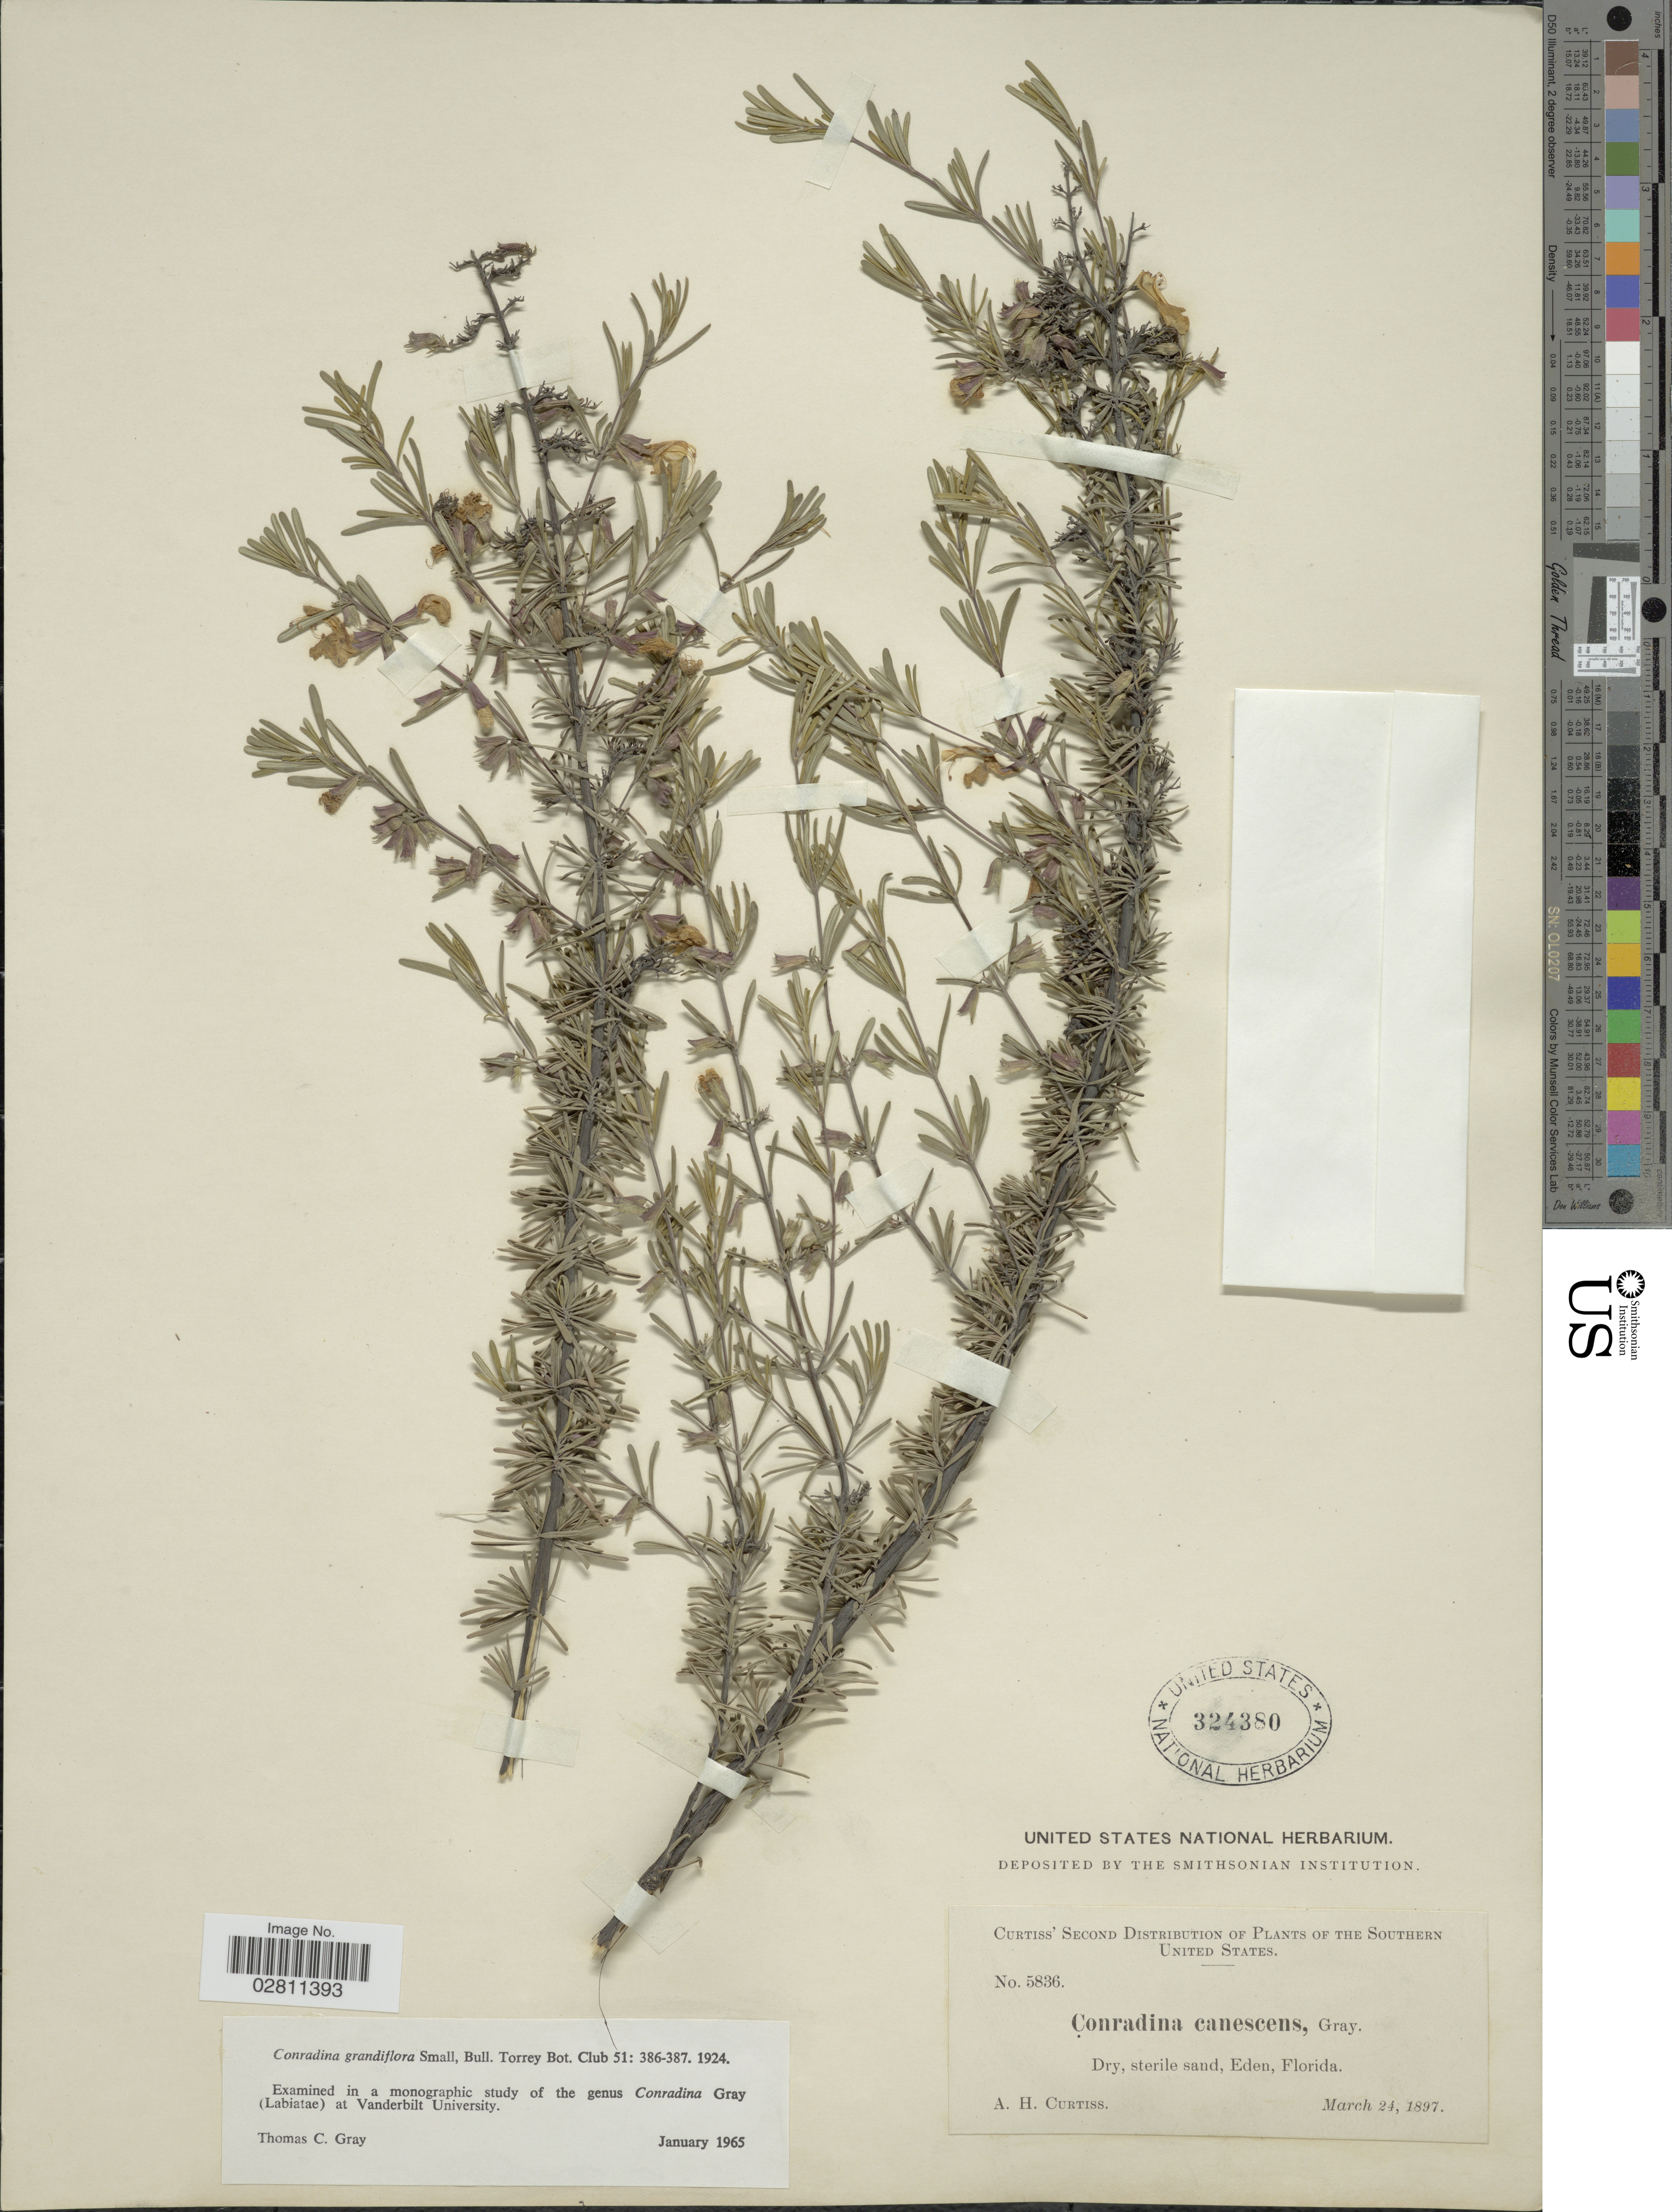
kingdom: Plantae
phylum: Tracheophyta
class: Magnoliopsida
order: Lamiales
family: Lamiaceae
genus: Conradina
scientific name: Conradina grandiflora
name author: Small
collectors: A. H. Curtiss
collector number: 5836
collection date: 1897-03-24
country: United States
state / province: Florida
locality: Southern United States. Dry, sterile sand, Eden.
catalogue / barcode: US 324380